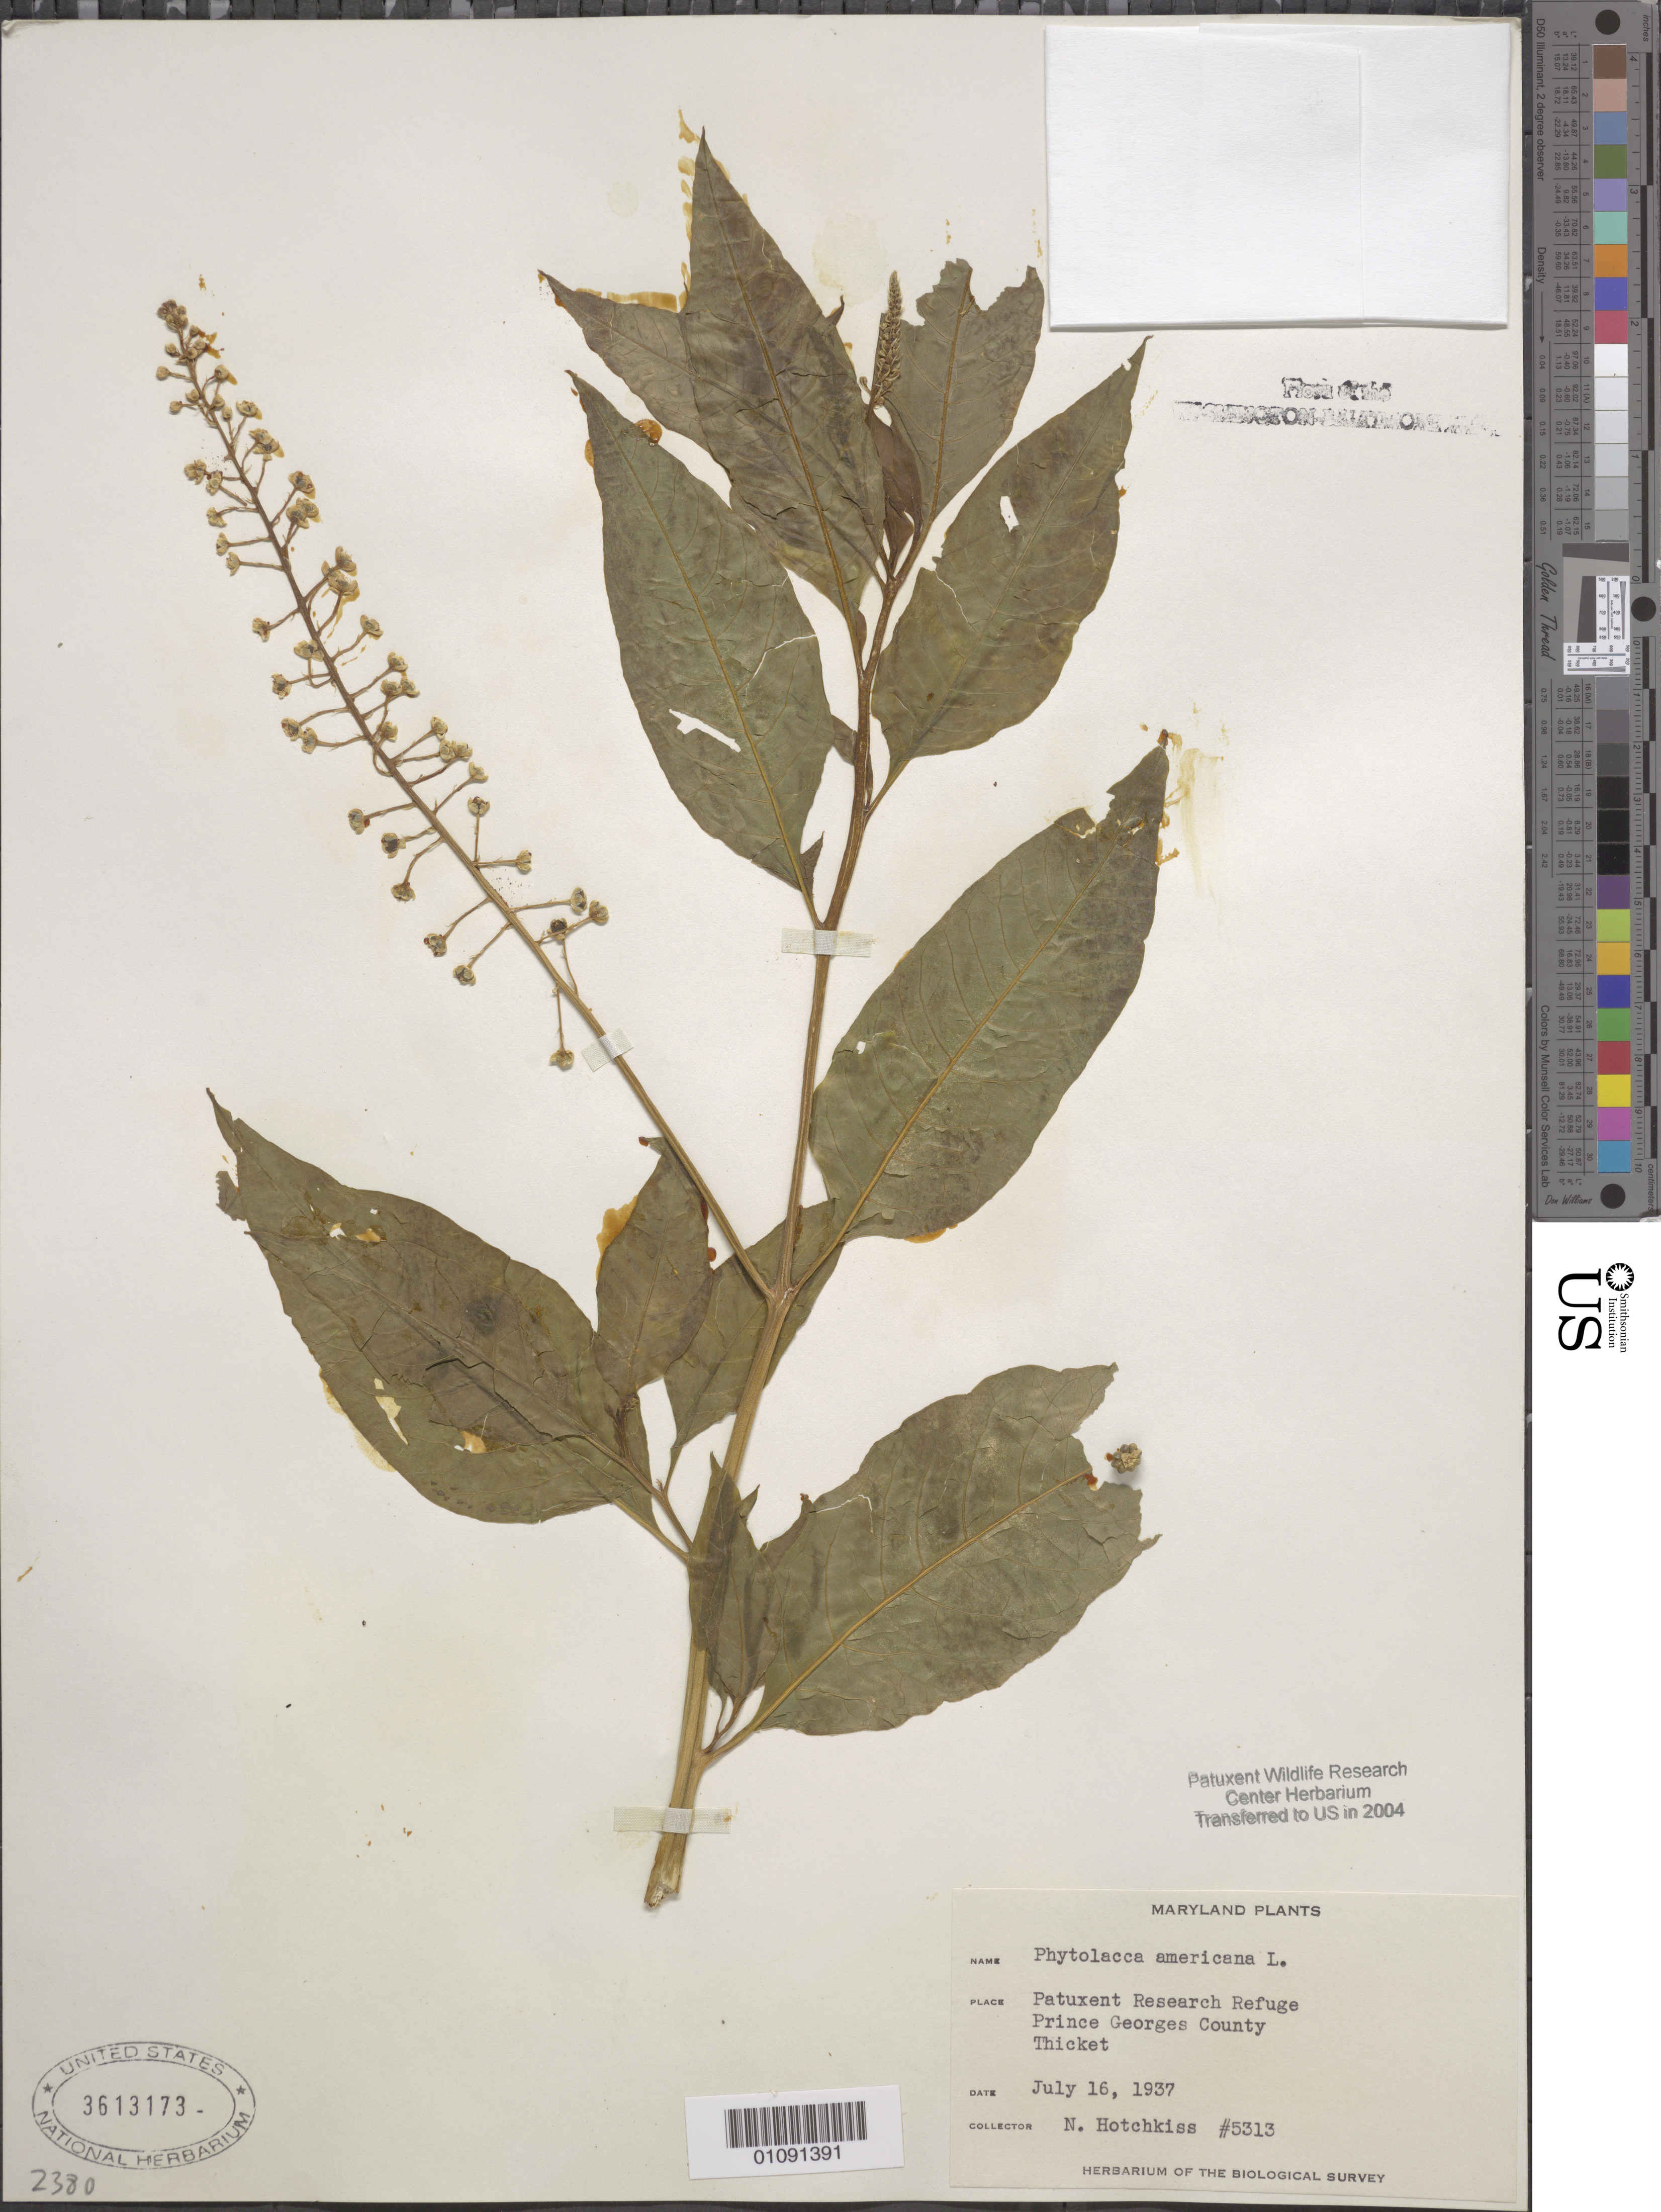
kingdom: Plantae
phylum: Tracheophyta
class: Magnoliopsida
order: Caryophyllales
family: Phytolaccaceae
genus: Phytolacca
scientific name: Phytolacca americana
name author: L.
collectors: N. Hotchkiss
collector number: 5313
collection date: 1937-07-16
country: United States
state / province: Maryland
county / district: Prince George's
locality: Patuxent Wildlife Refuge.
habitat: Thicket.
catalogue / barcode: US 3613173